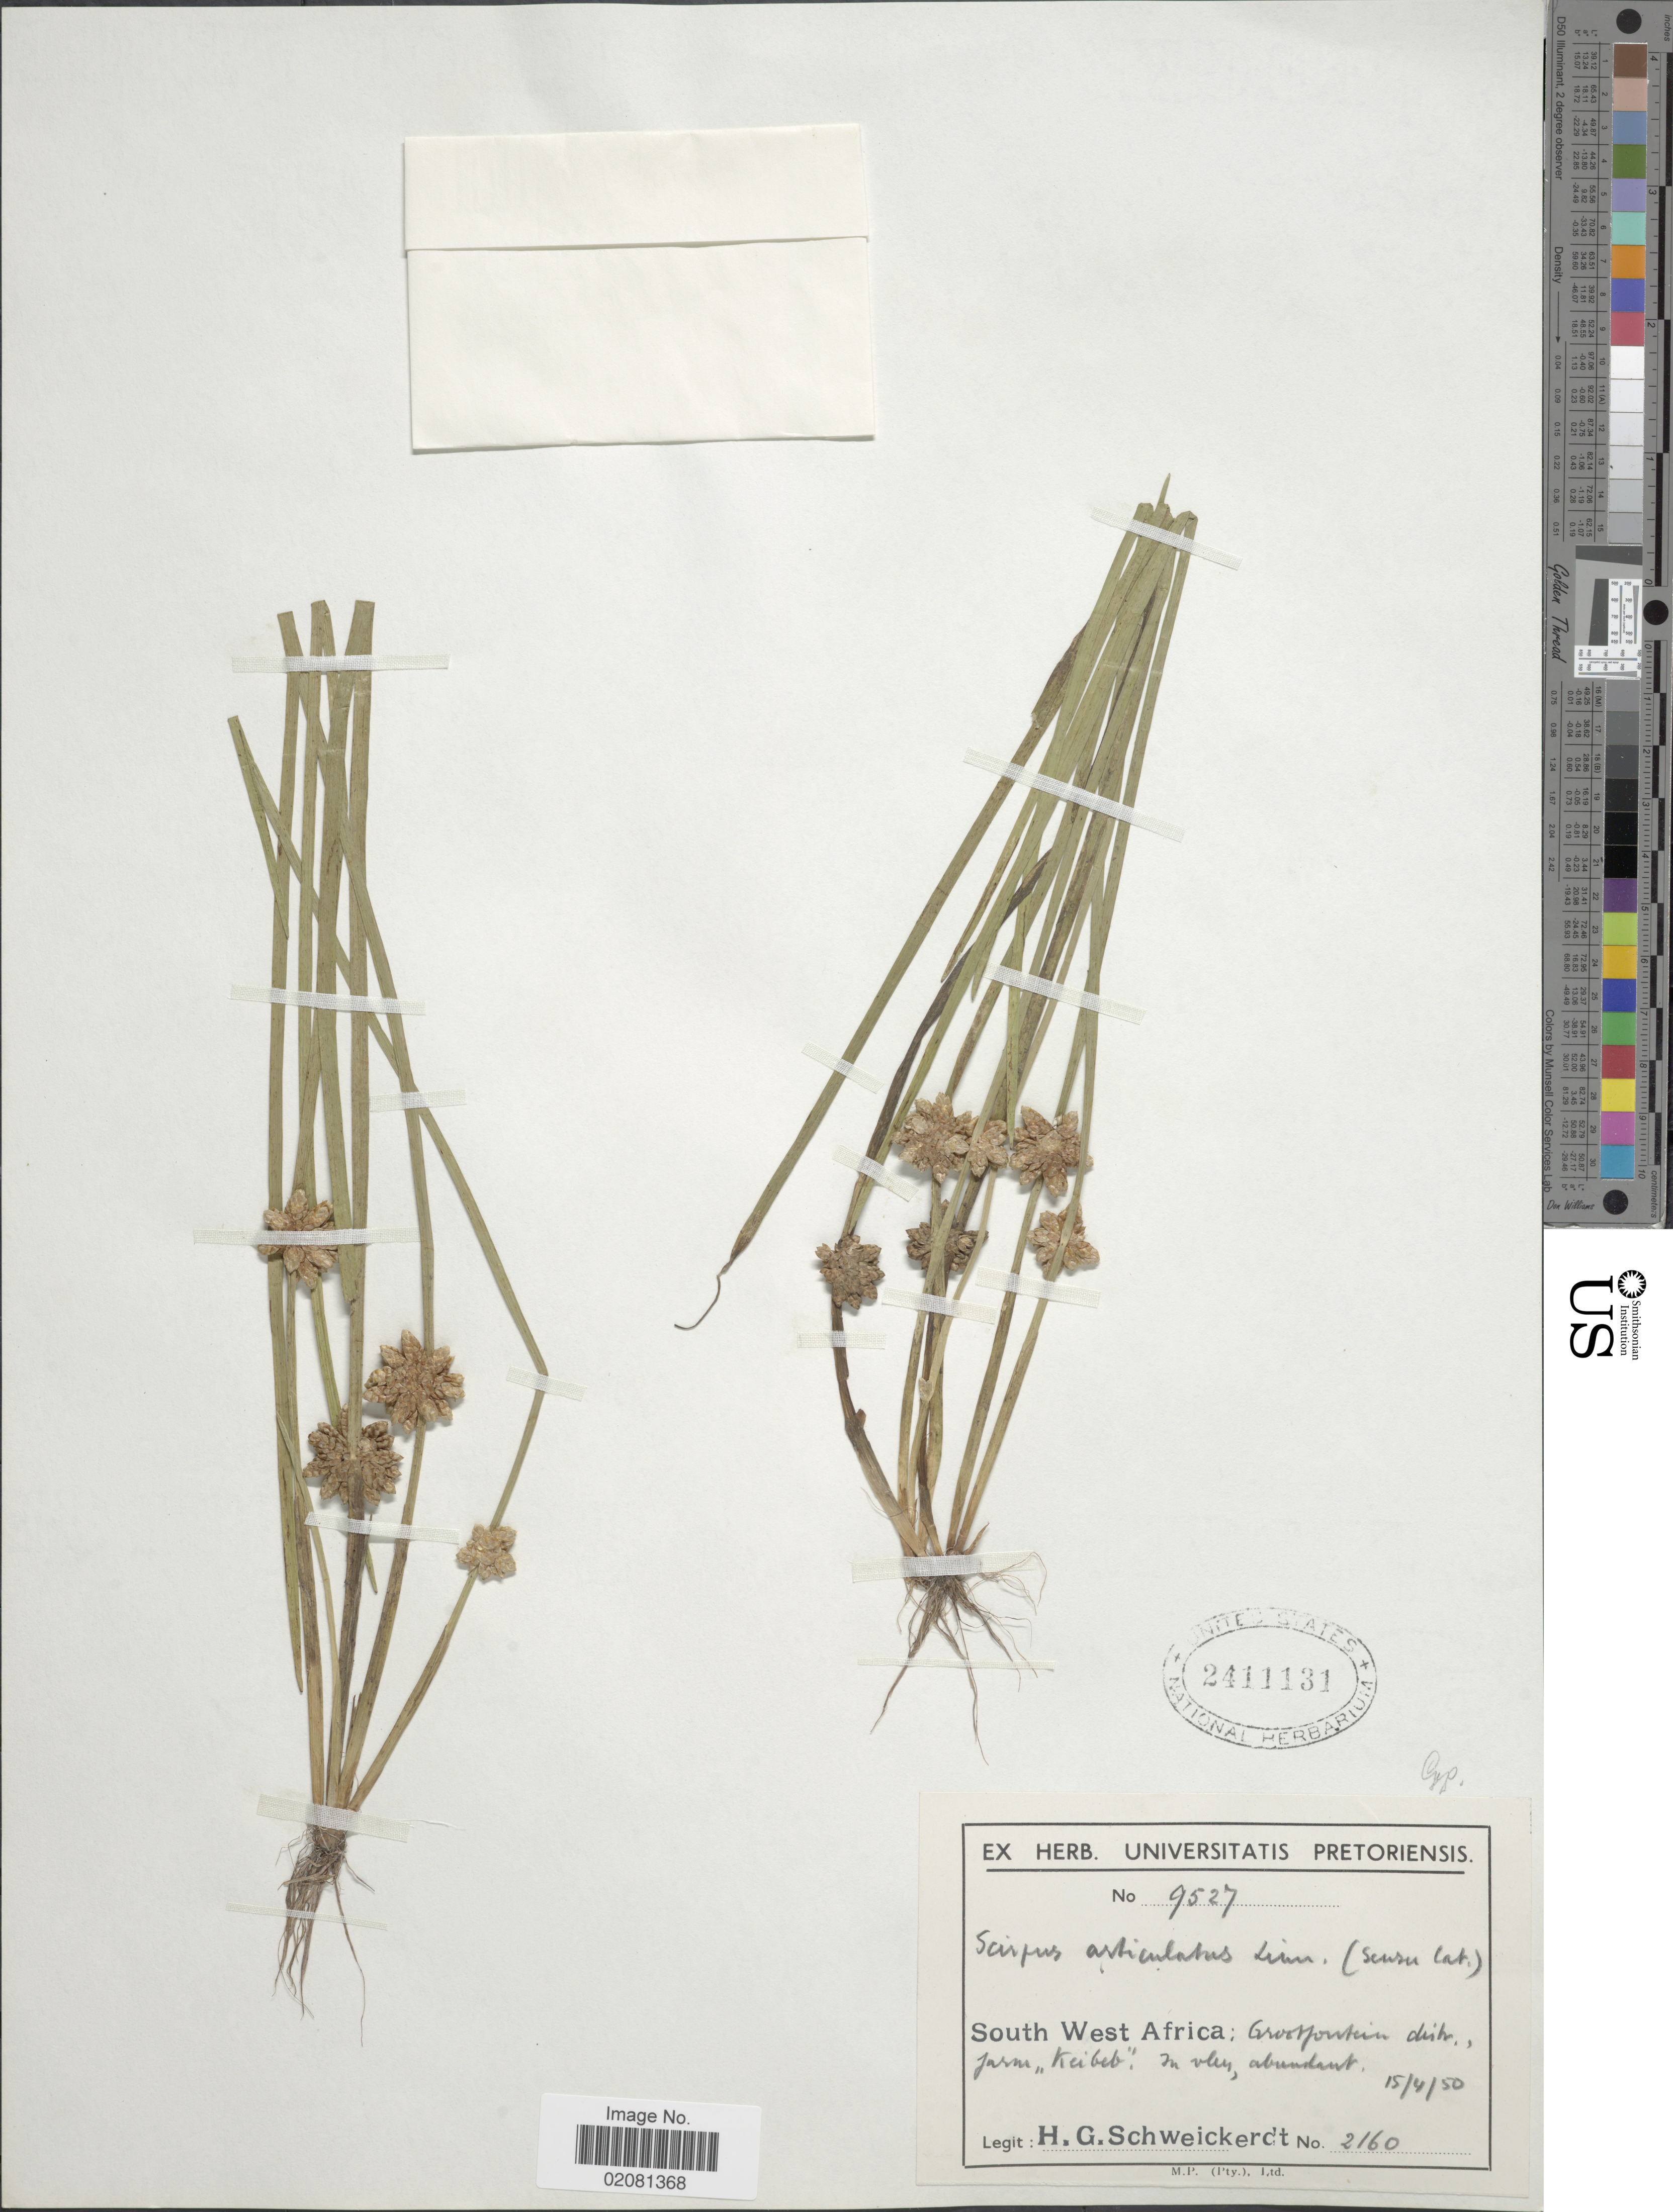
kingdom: Plantae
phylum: Tracheophyta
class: Liliopsida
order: Poales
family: Cyperaceae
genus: Schoenoplectus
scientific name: Schoenoplectus articulatus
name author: (L.) Palla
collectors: H. Schweickerdt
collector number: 2160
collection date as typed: Transcribed d/m/y: 15/4/50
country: Namibia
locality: South West Africa: Grootfontein distr., farm Keibeb, in vley.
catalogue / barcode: US 2411131